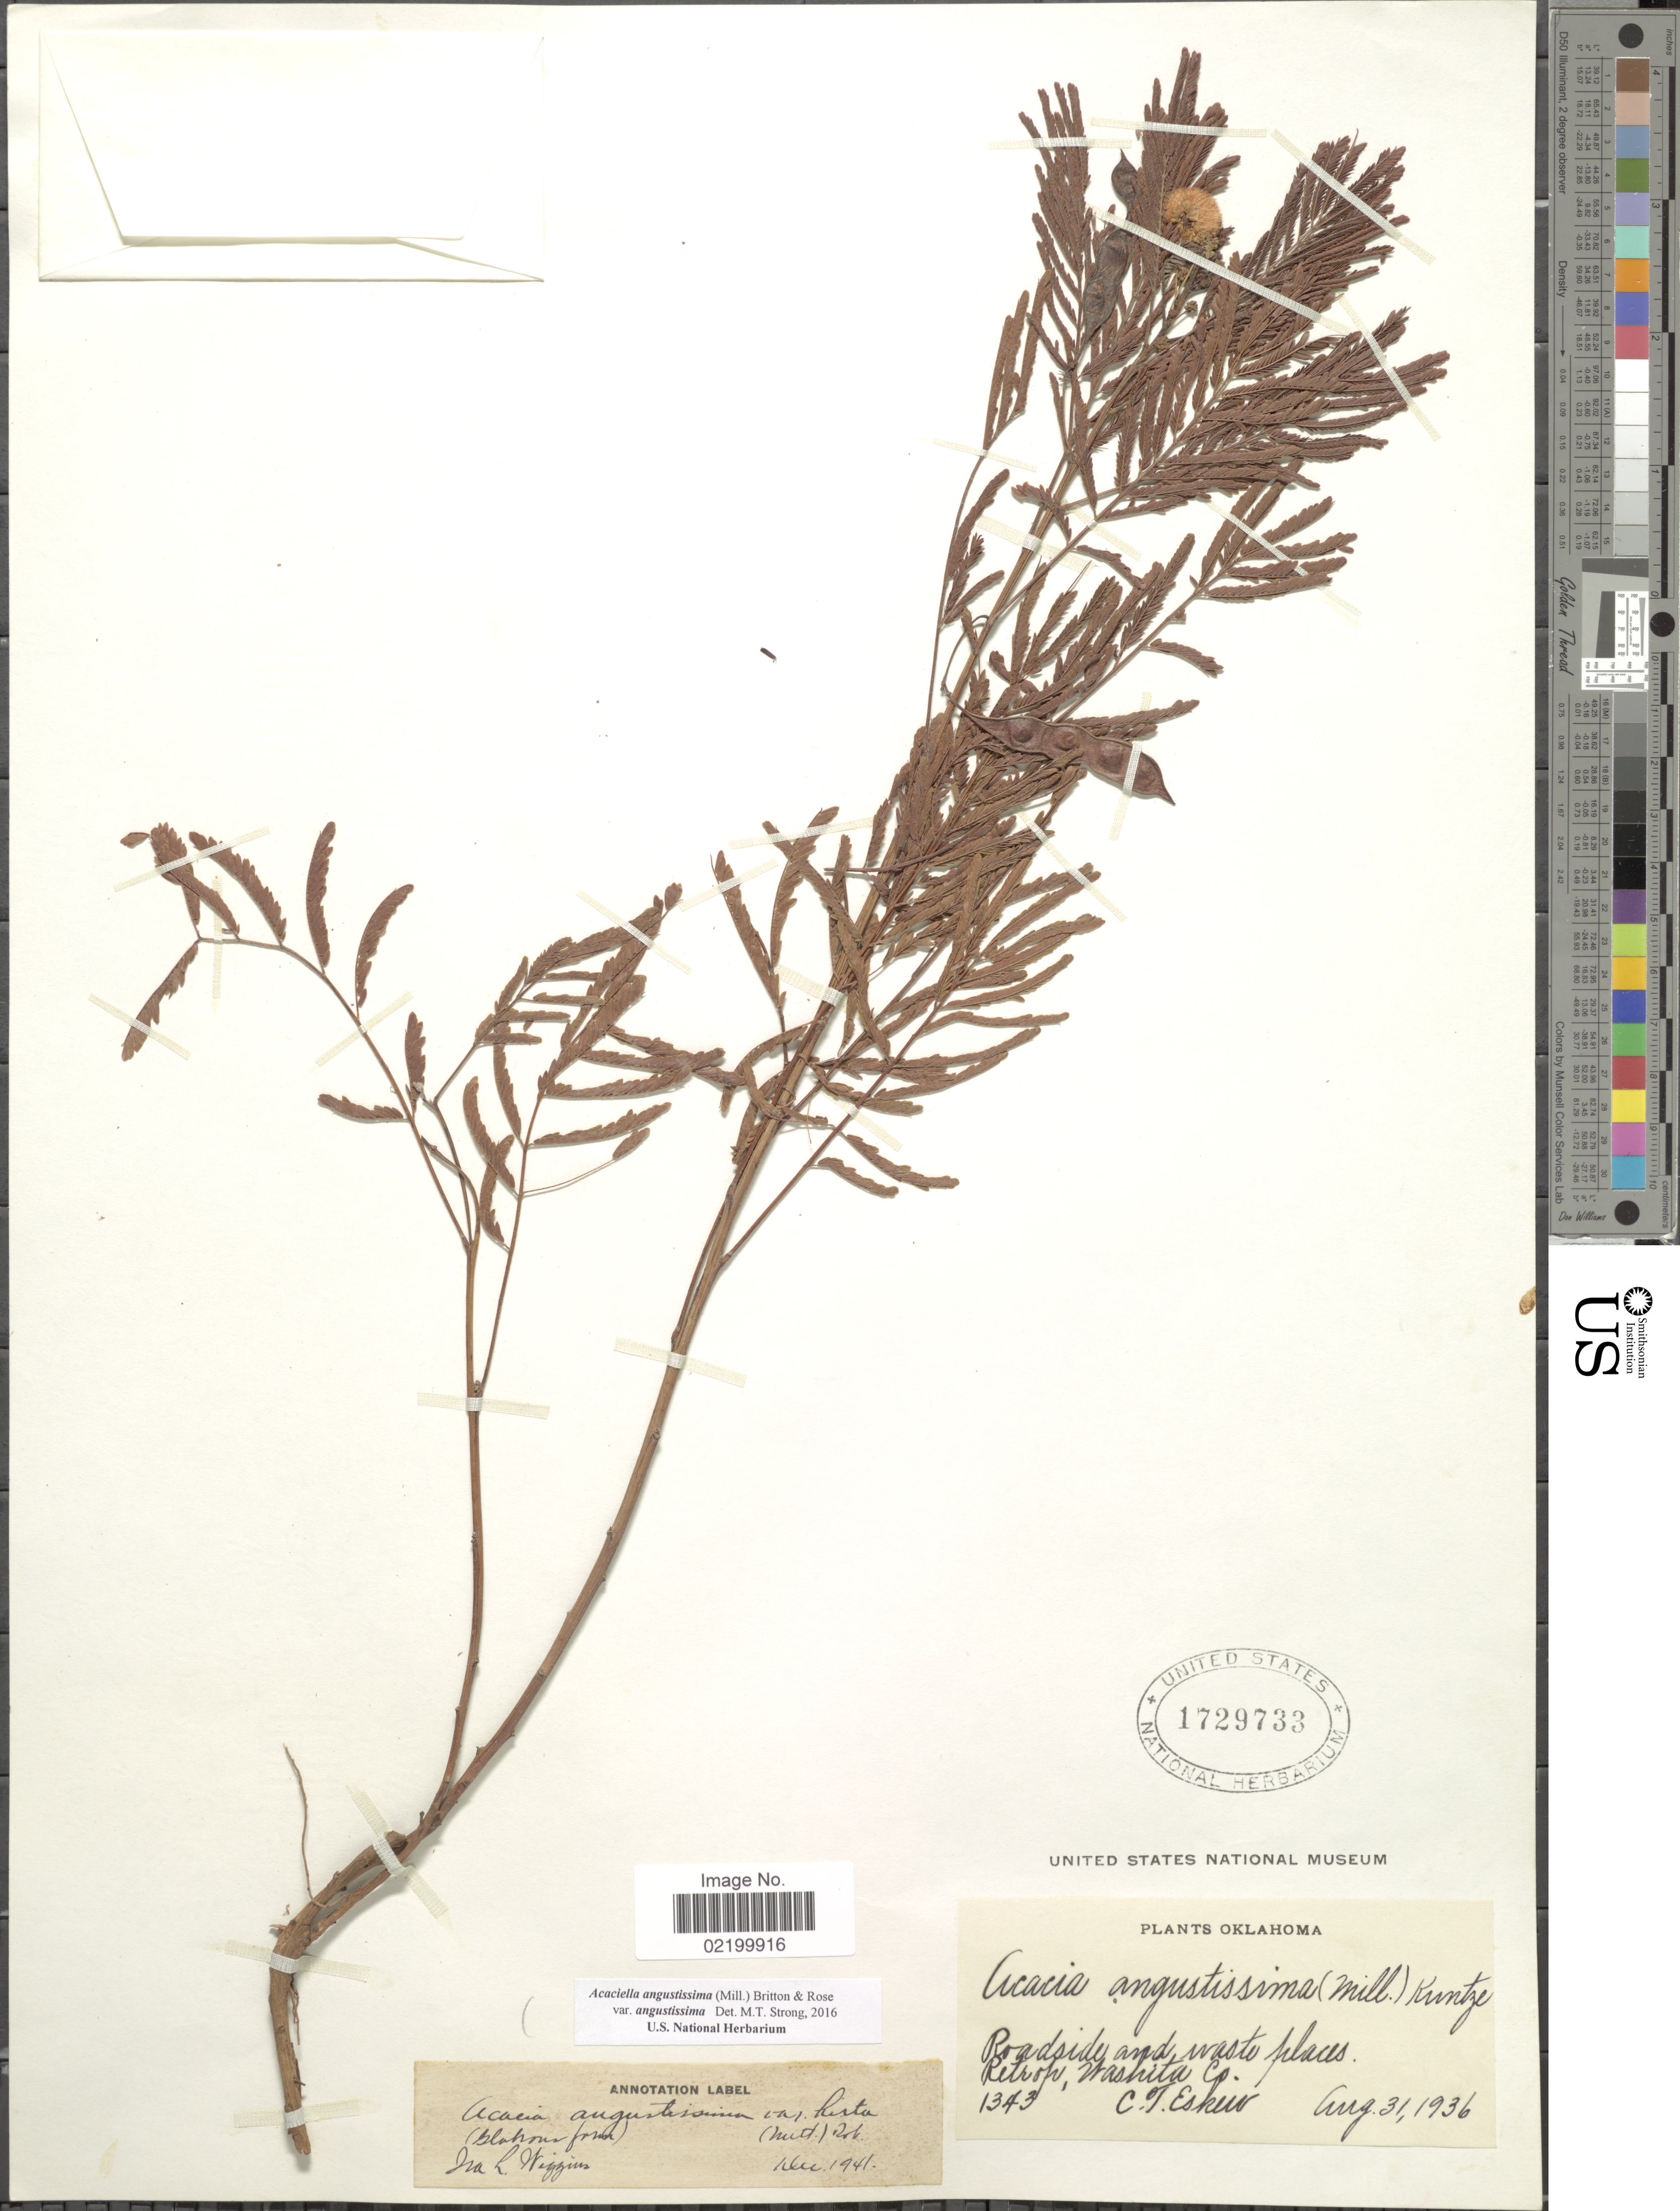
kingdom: Plantae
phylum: Tracheophyta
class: Magnoliopsida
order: Fabales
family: Fabaceae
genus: Acaciella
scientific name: Acaciella angustissima var. angustissima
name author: (Mill.) Britton & Rose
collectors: C. Eskew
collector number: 1343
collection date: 1936-08-31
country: United States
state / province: Oklahoma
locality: Roadside and waste places. Retrop, Washita Co.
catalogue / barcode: US 1729733